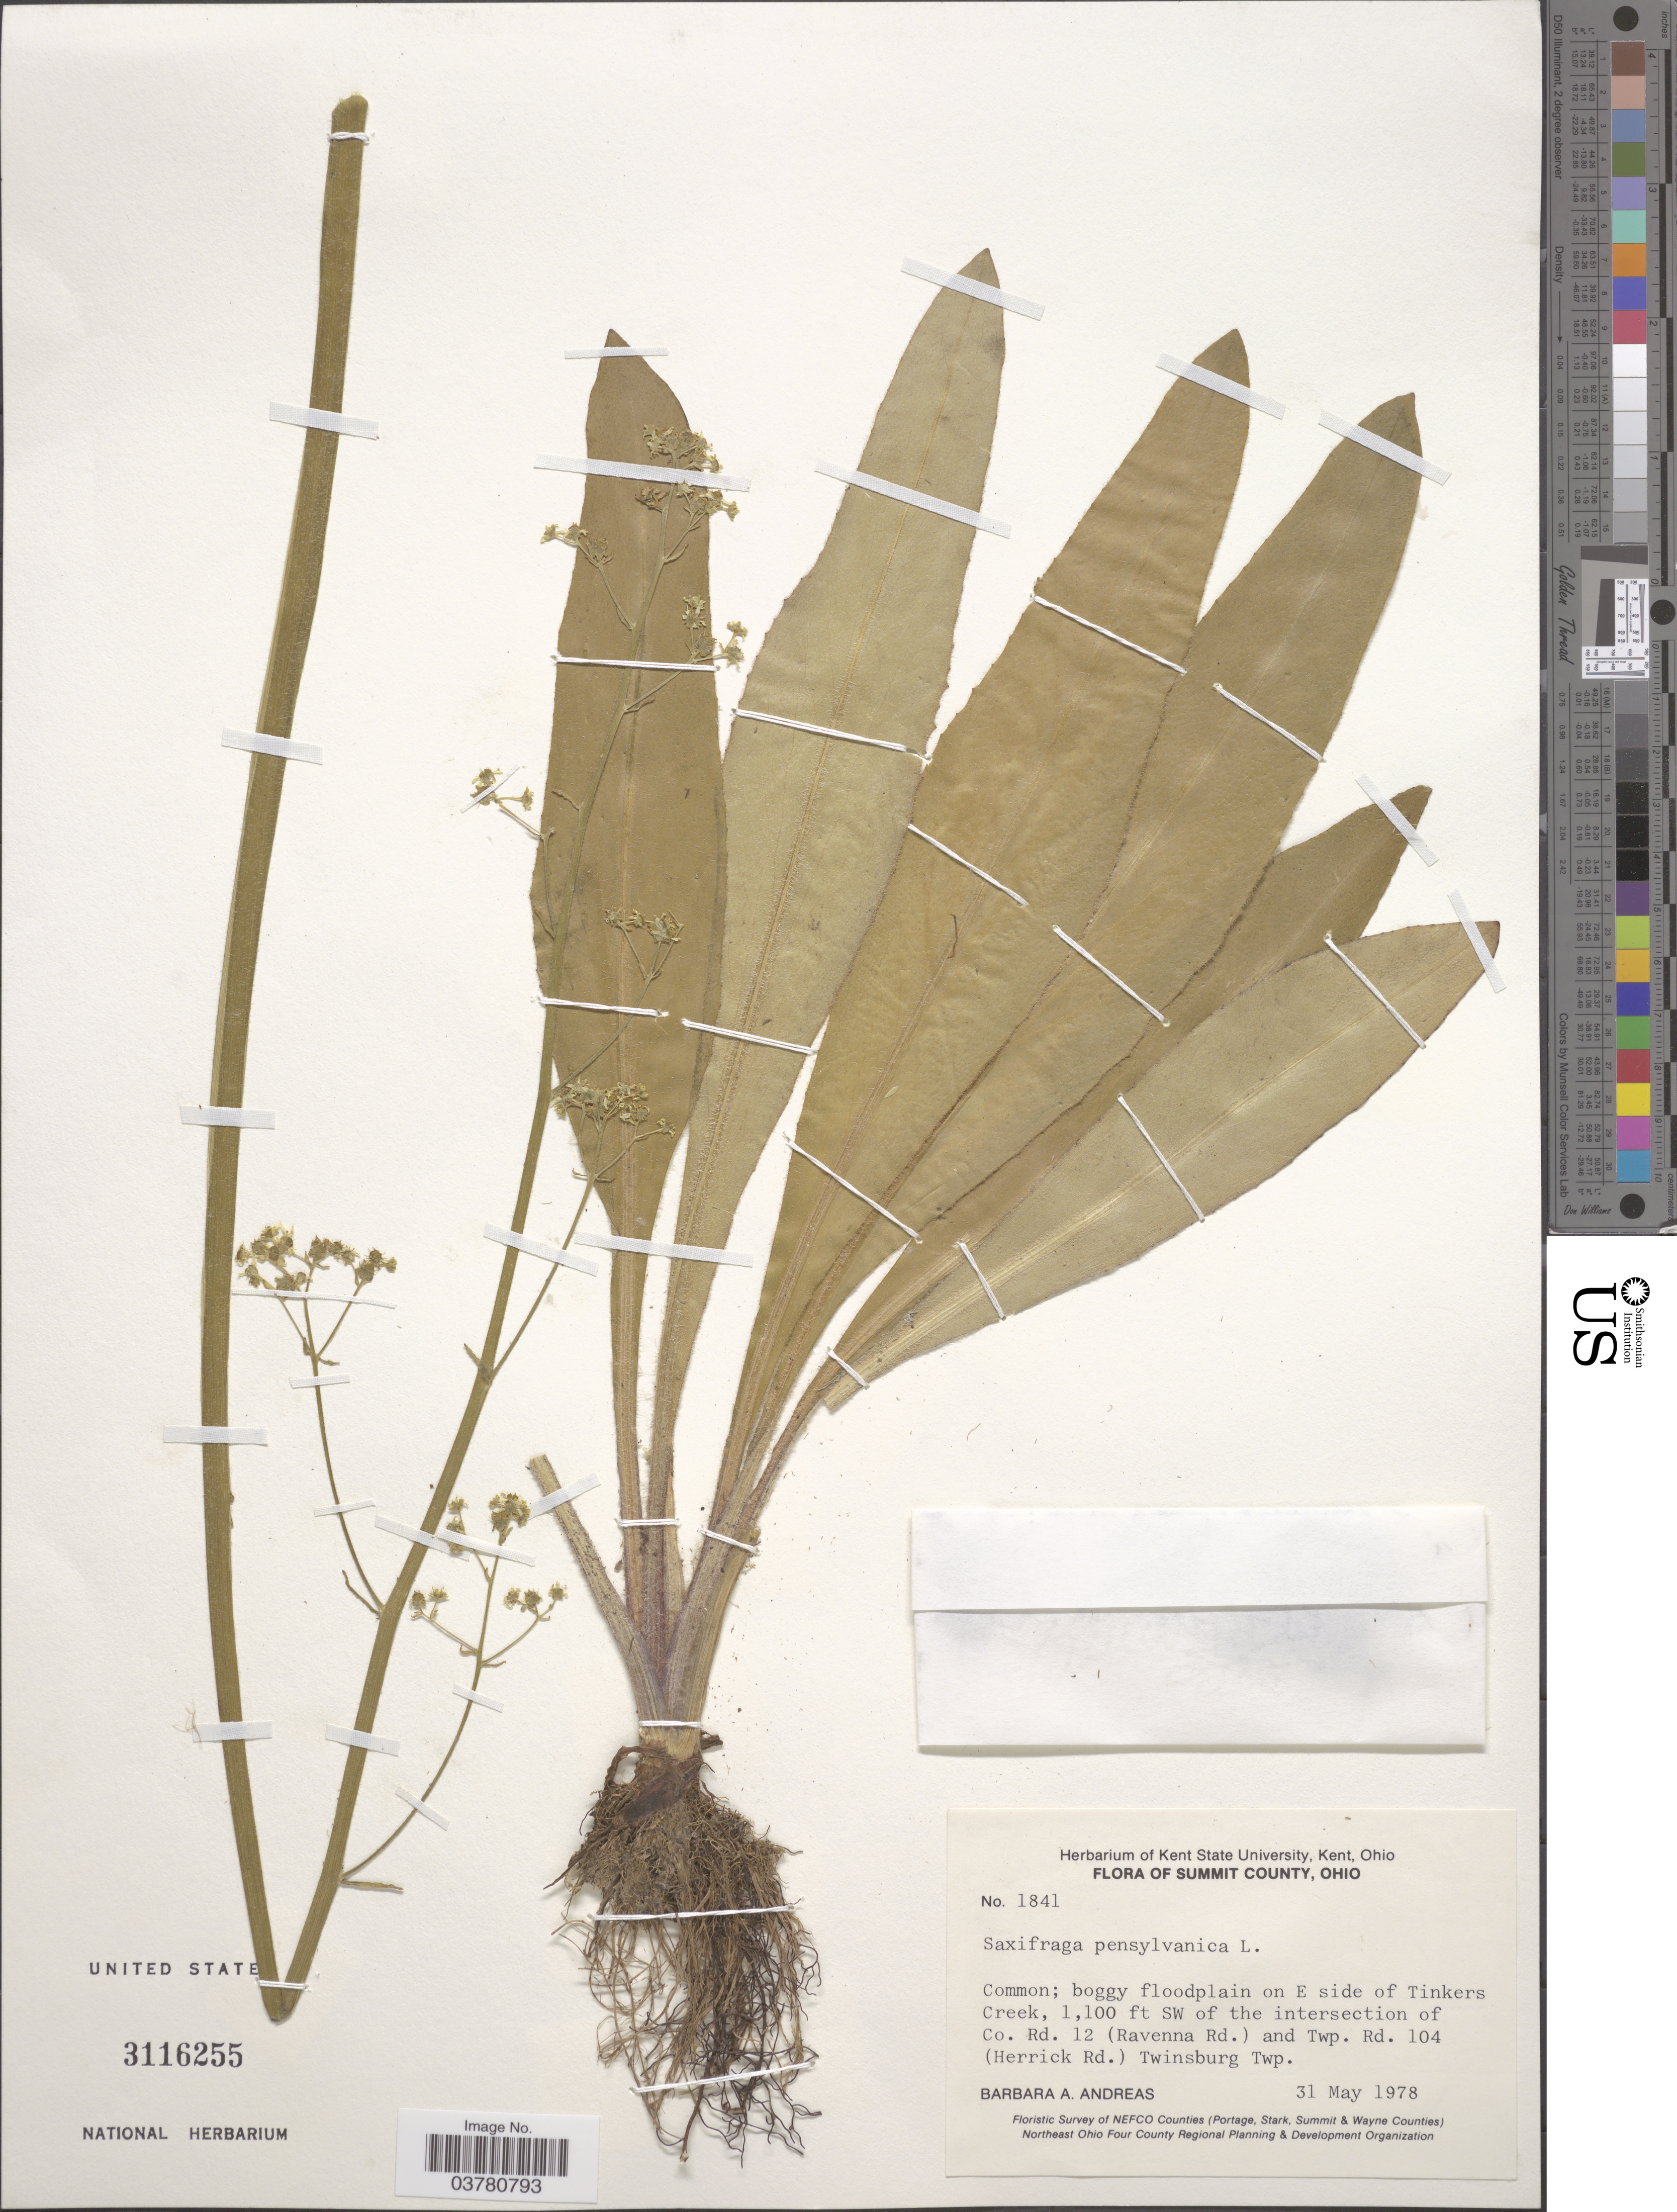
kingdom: Plantae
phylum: Tracheophyta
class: Magnoliopsida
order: Saxifragales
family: Saxifragaceae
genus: Micranthes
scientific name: Micranthes pensylvanica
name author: (L.) Haw.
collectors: B. A. Andreas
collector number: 1841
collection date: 1978-05-31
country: United States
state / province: Ohio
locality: Summit County. Common; boggy floodplain on E side of Tinkers Creek, 1,100 ft SW of the intersection of Co. Rd. 12 (Ravenna Rd.) and Twp. Rd. 104 (Herrick Rd.) Twinsburg Twp. Floristic Survey of NEFCO Counties.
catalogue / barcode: US 3116255